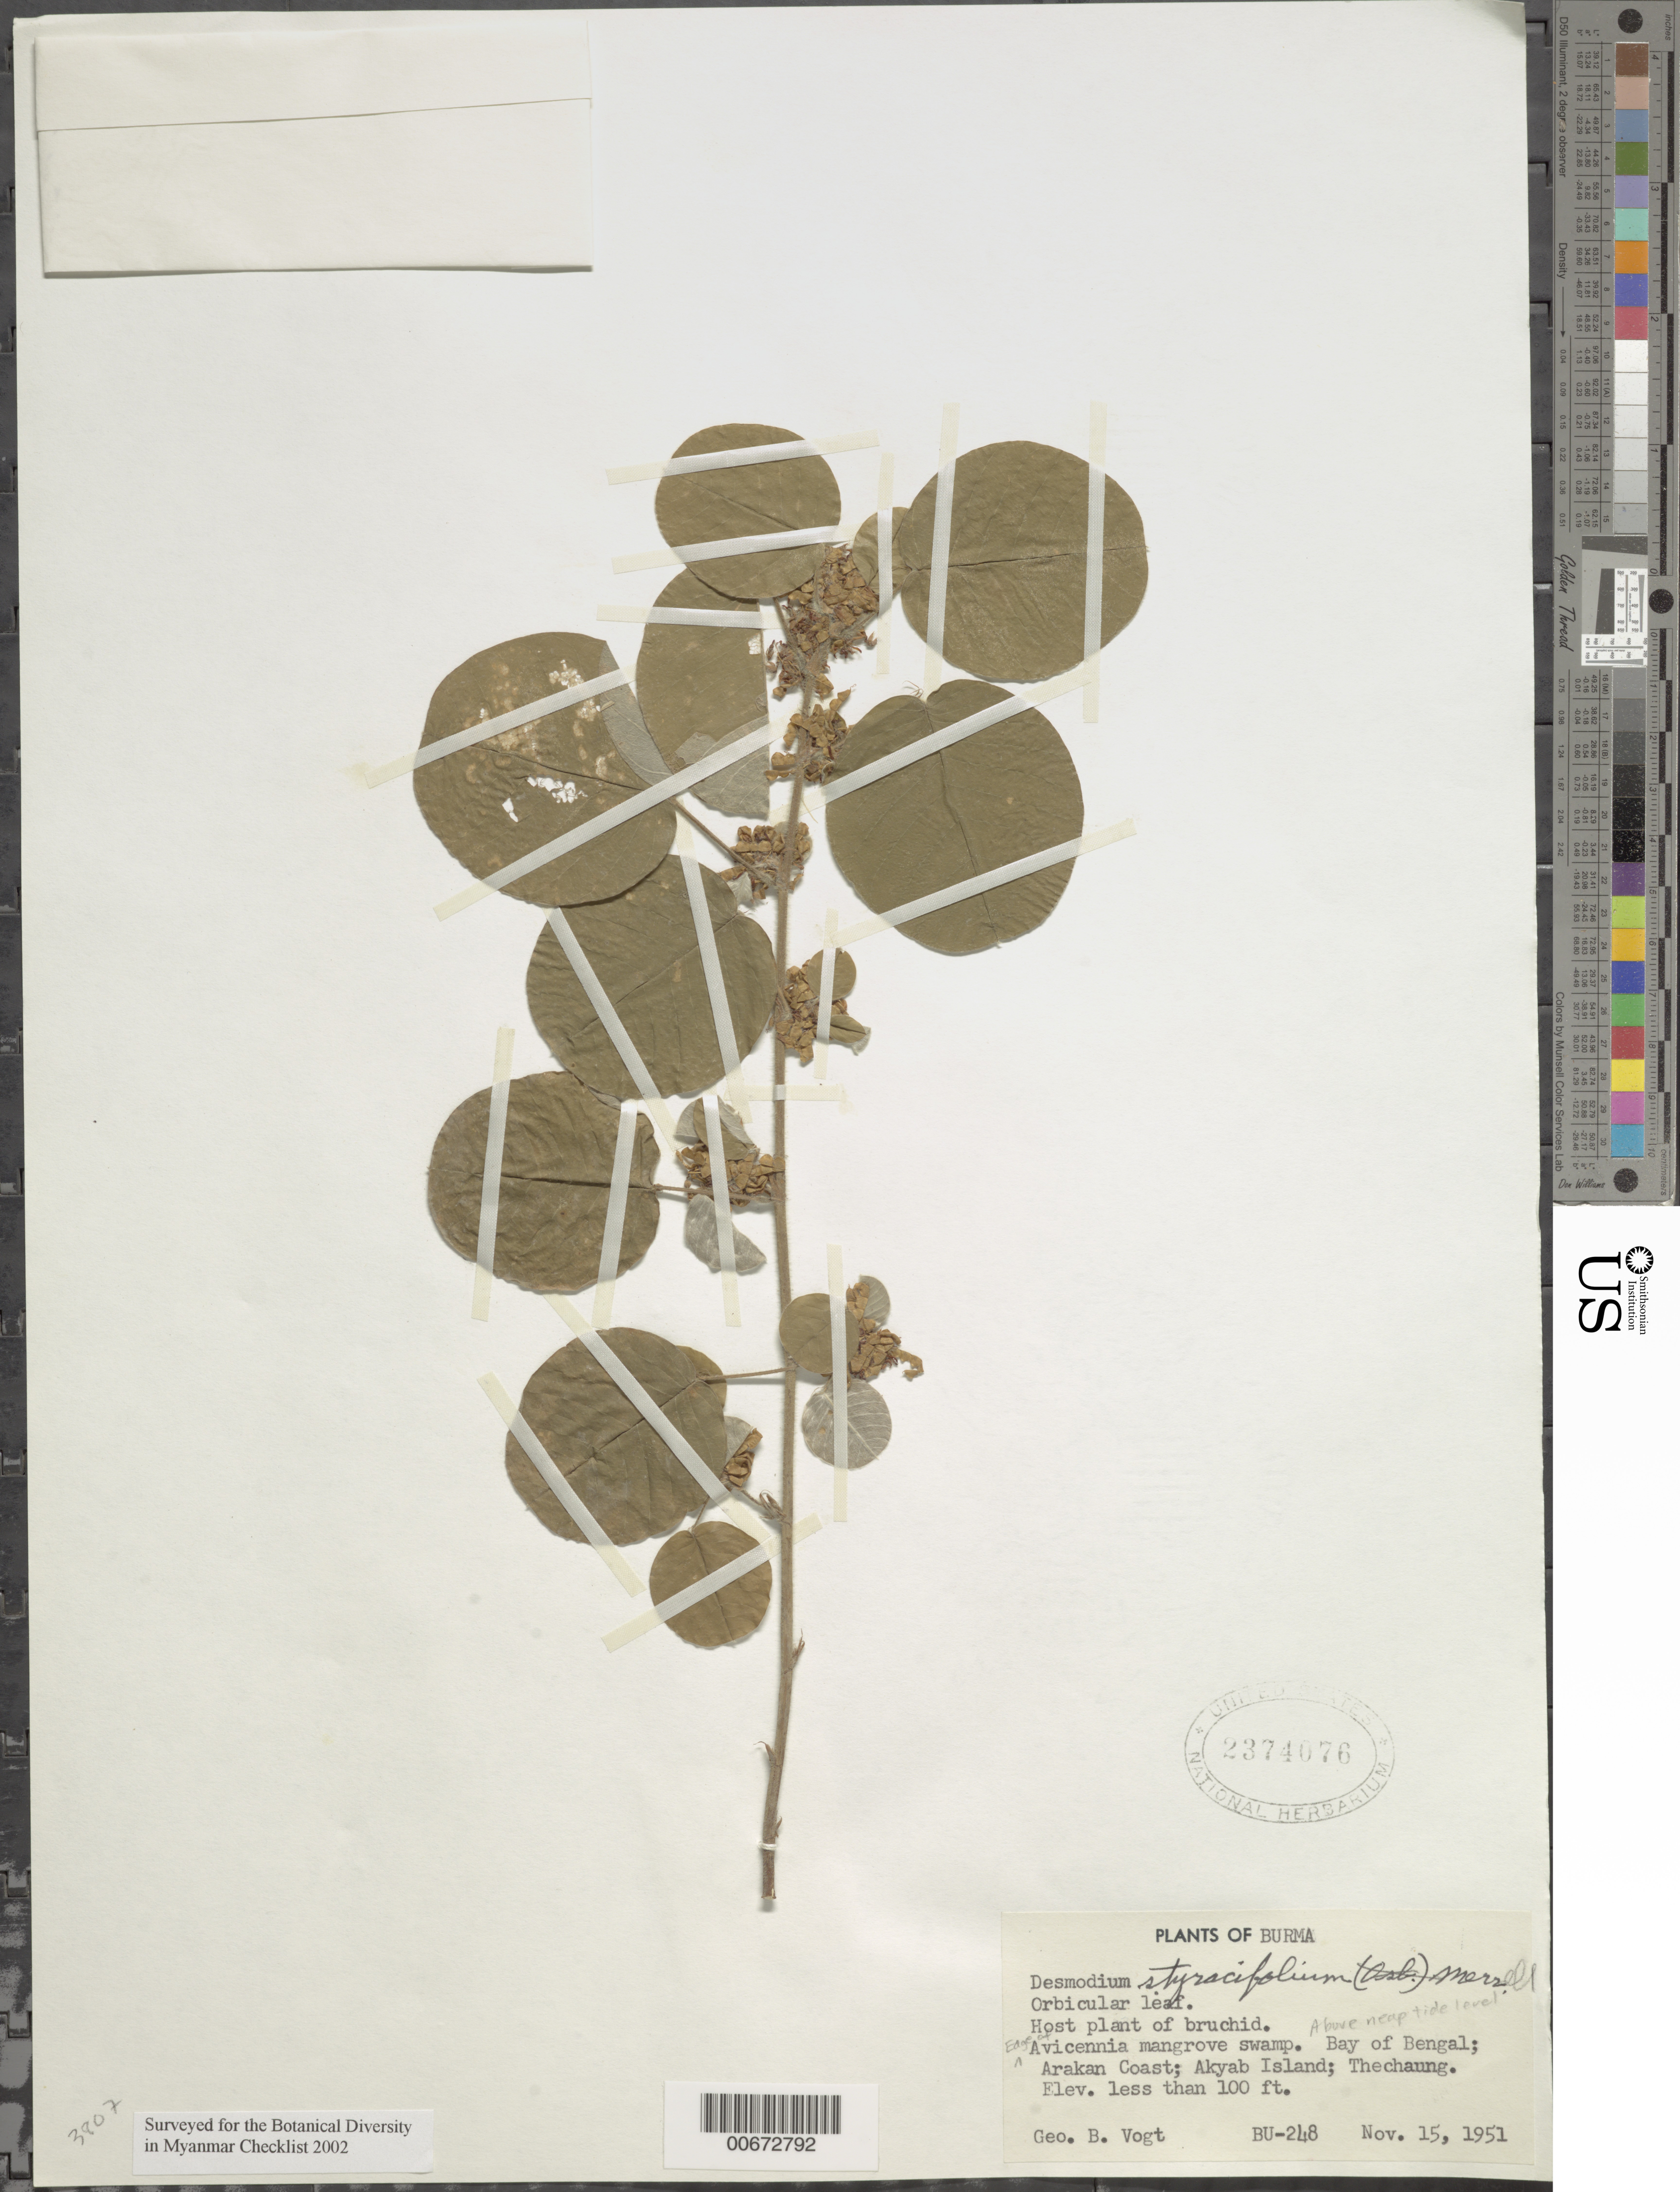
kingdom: Plantae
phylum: Tracheophyta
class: Magnoliopsida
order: Fabales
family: Fabaceae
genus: Grona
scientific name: Grona styracifolia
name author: (Osbeck) H. Ohashi & K. Ohashi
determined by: Strong, Mark T., (BOT), Smithsonian Institution - National Museum of Natural History (UNITED STATES)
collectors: G. Vogt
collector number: BU-248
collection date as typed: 15 Nov 1951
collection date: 1951-11-15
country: Myanmar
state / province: Rakhine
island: Akyab I.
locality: Bay of Bengal, Arakan Coast, Thechaung.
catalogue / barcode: US 2374076